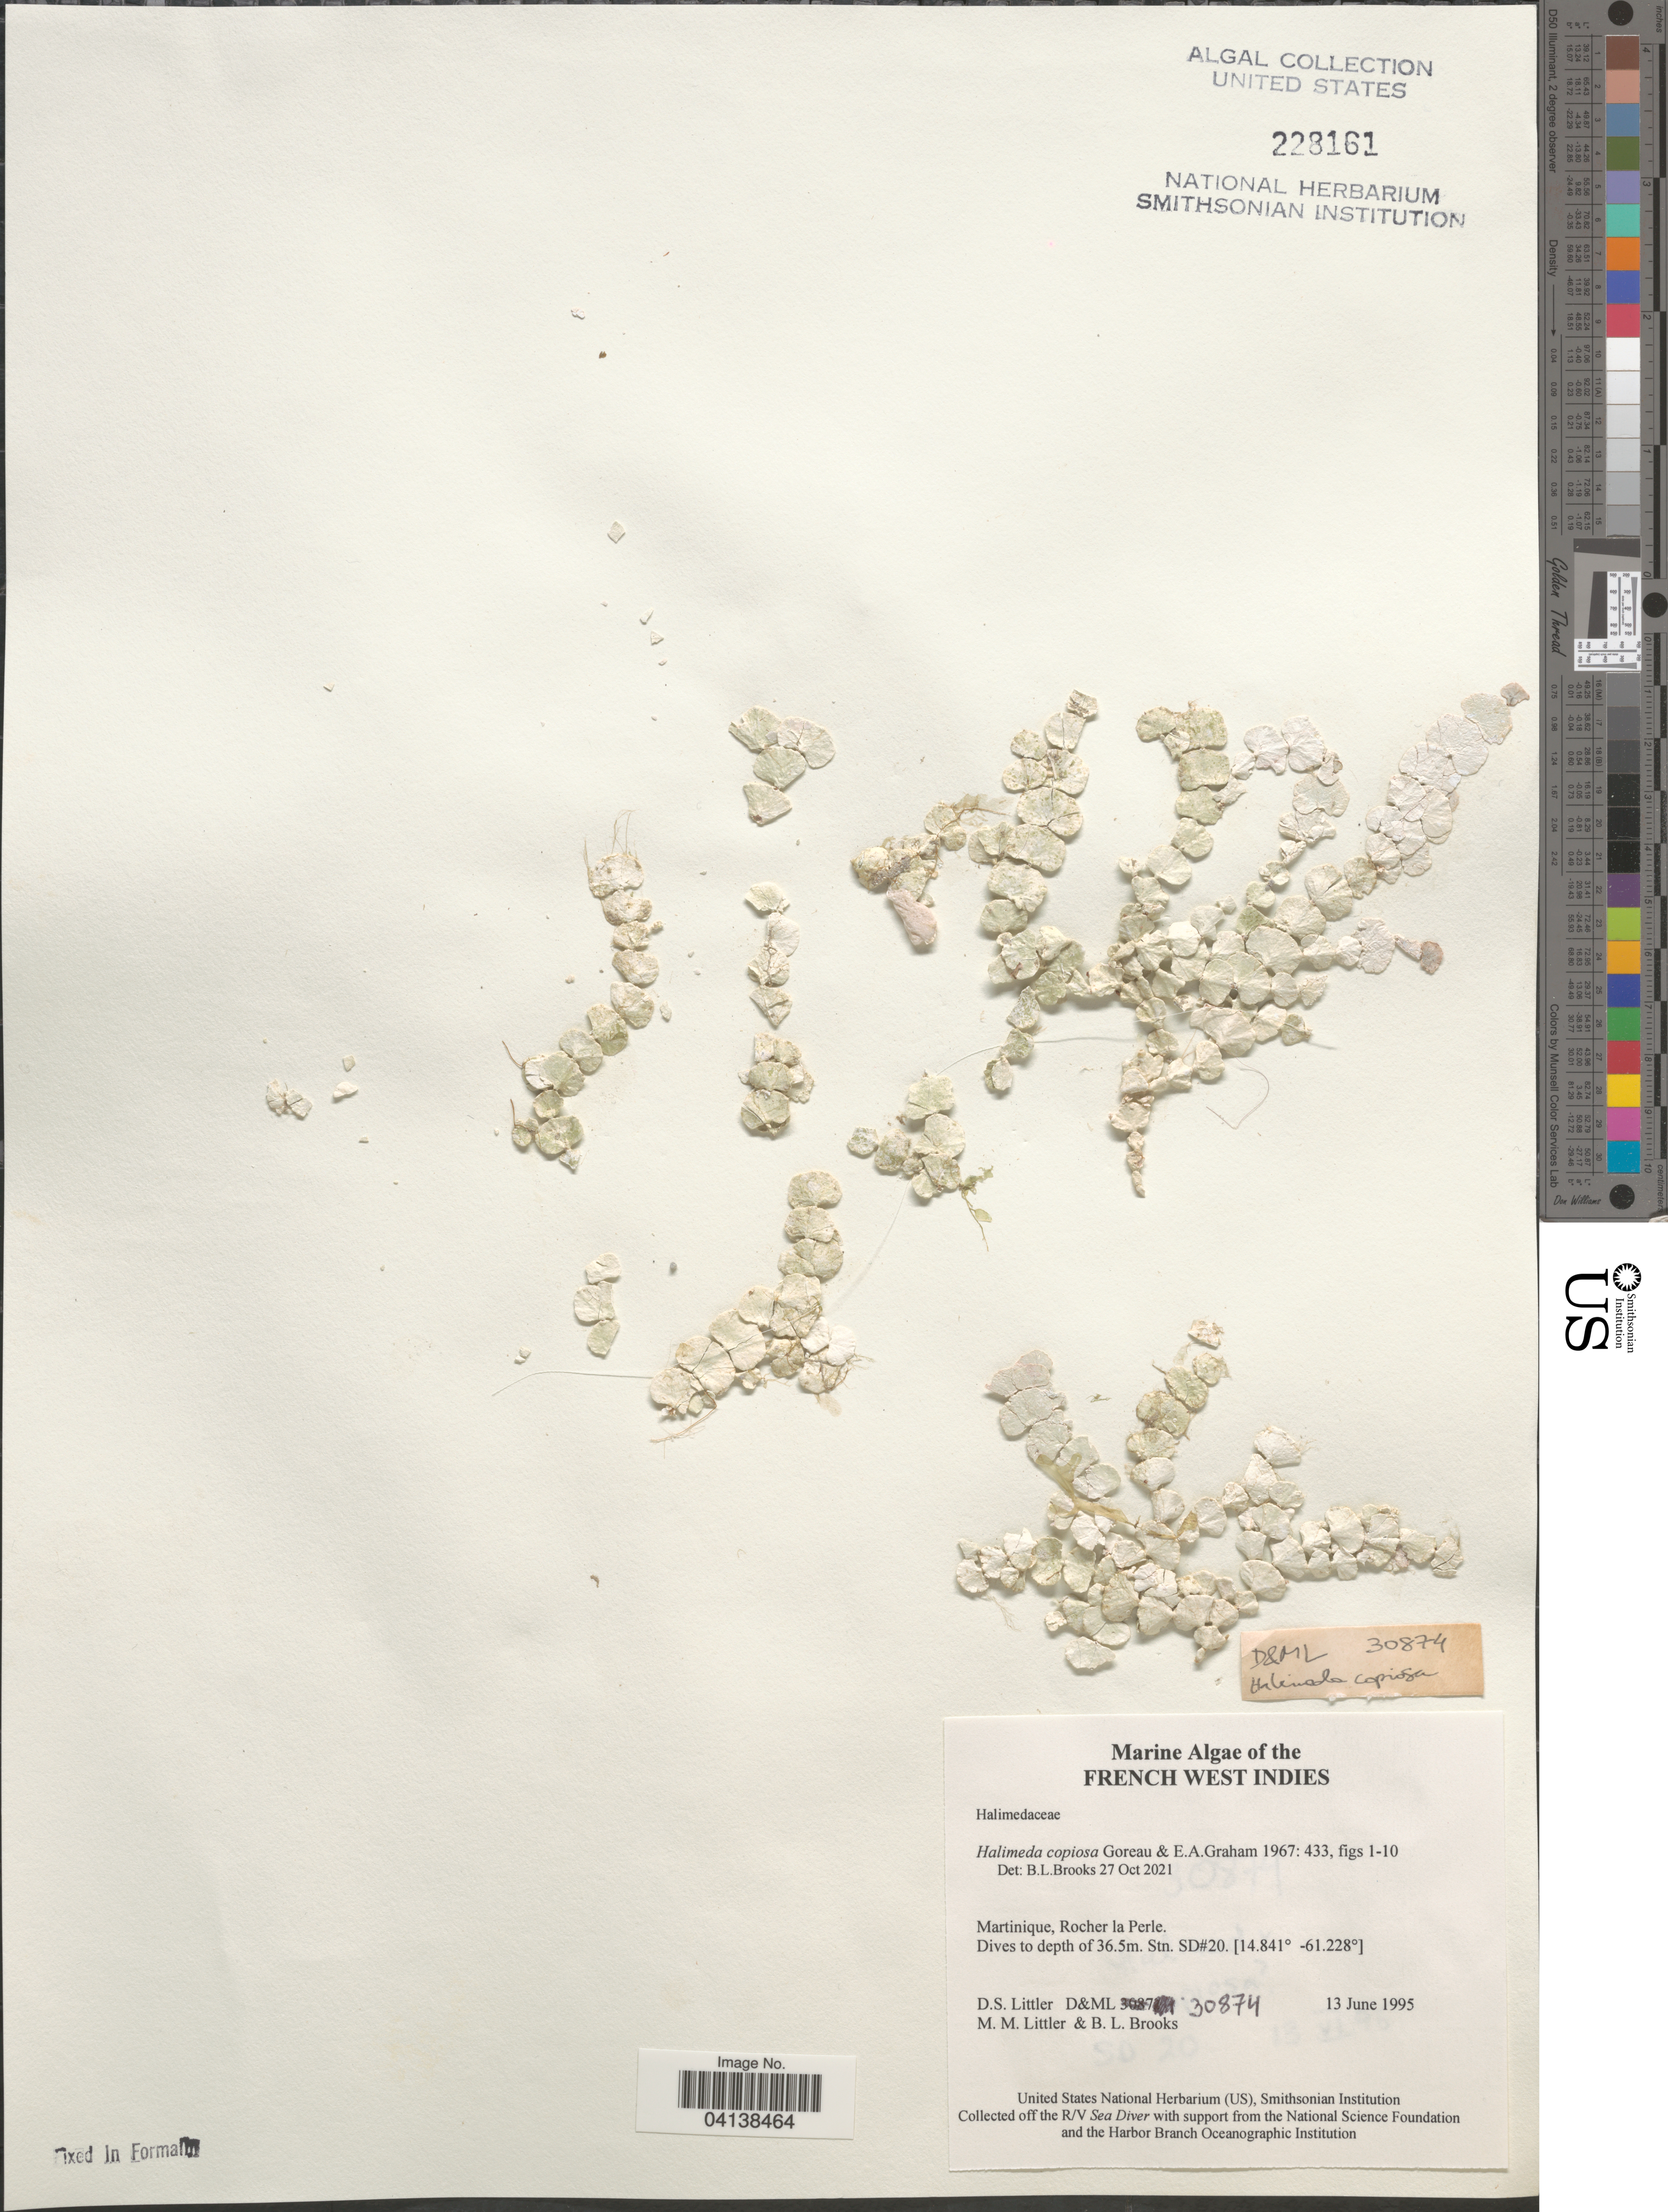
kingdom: Plantae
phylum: Chlorophyta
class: Ulvophyceae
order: Bryopsidales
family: Halimedaceae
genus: Halimeda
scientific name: Halimeda copiosa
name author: Goreau & E.A. Graham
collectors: D. S. Littler & B. Brooks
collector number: D&ML 30874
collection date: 1995-06-13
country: Martinique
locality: French West Indies. Rocher la Perle. Stn. SD#20.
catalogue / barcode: US 228161